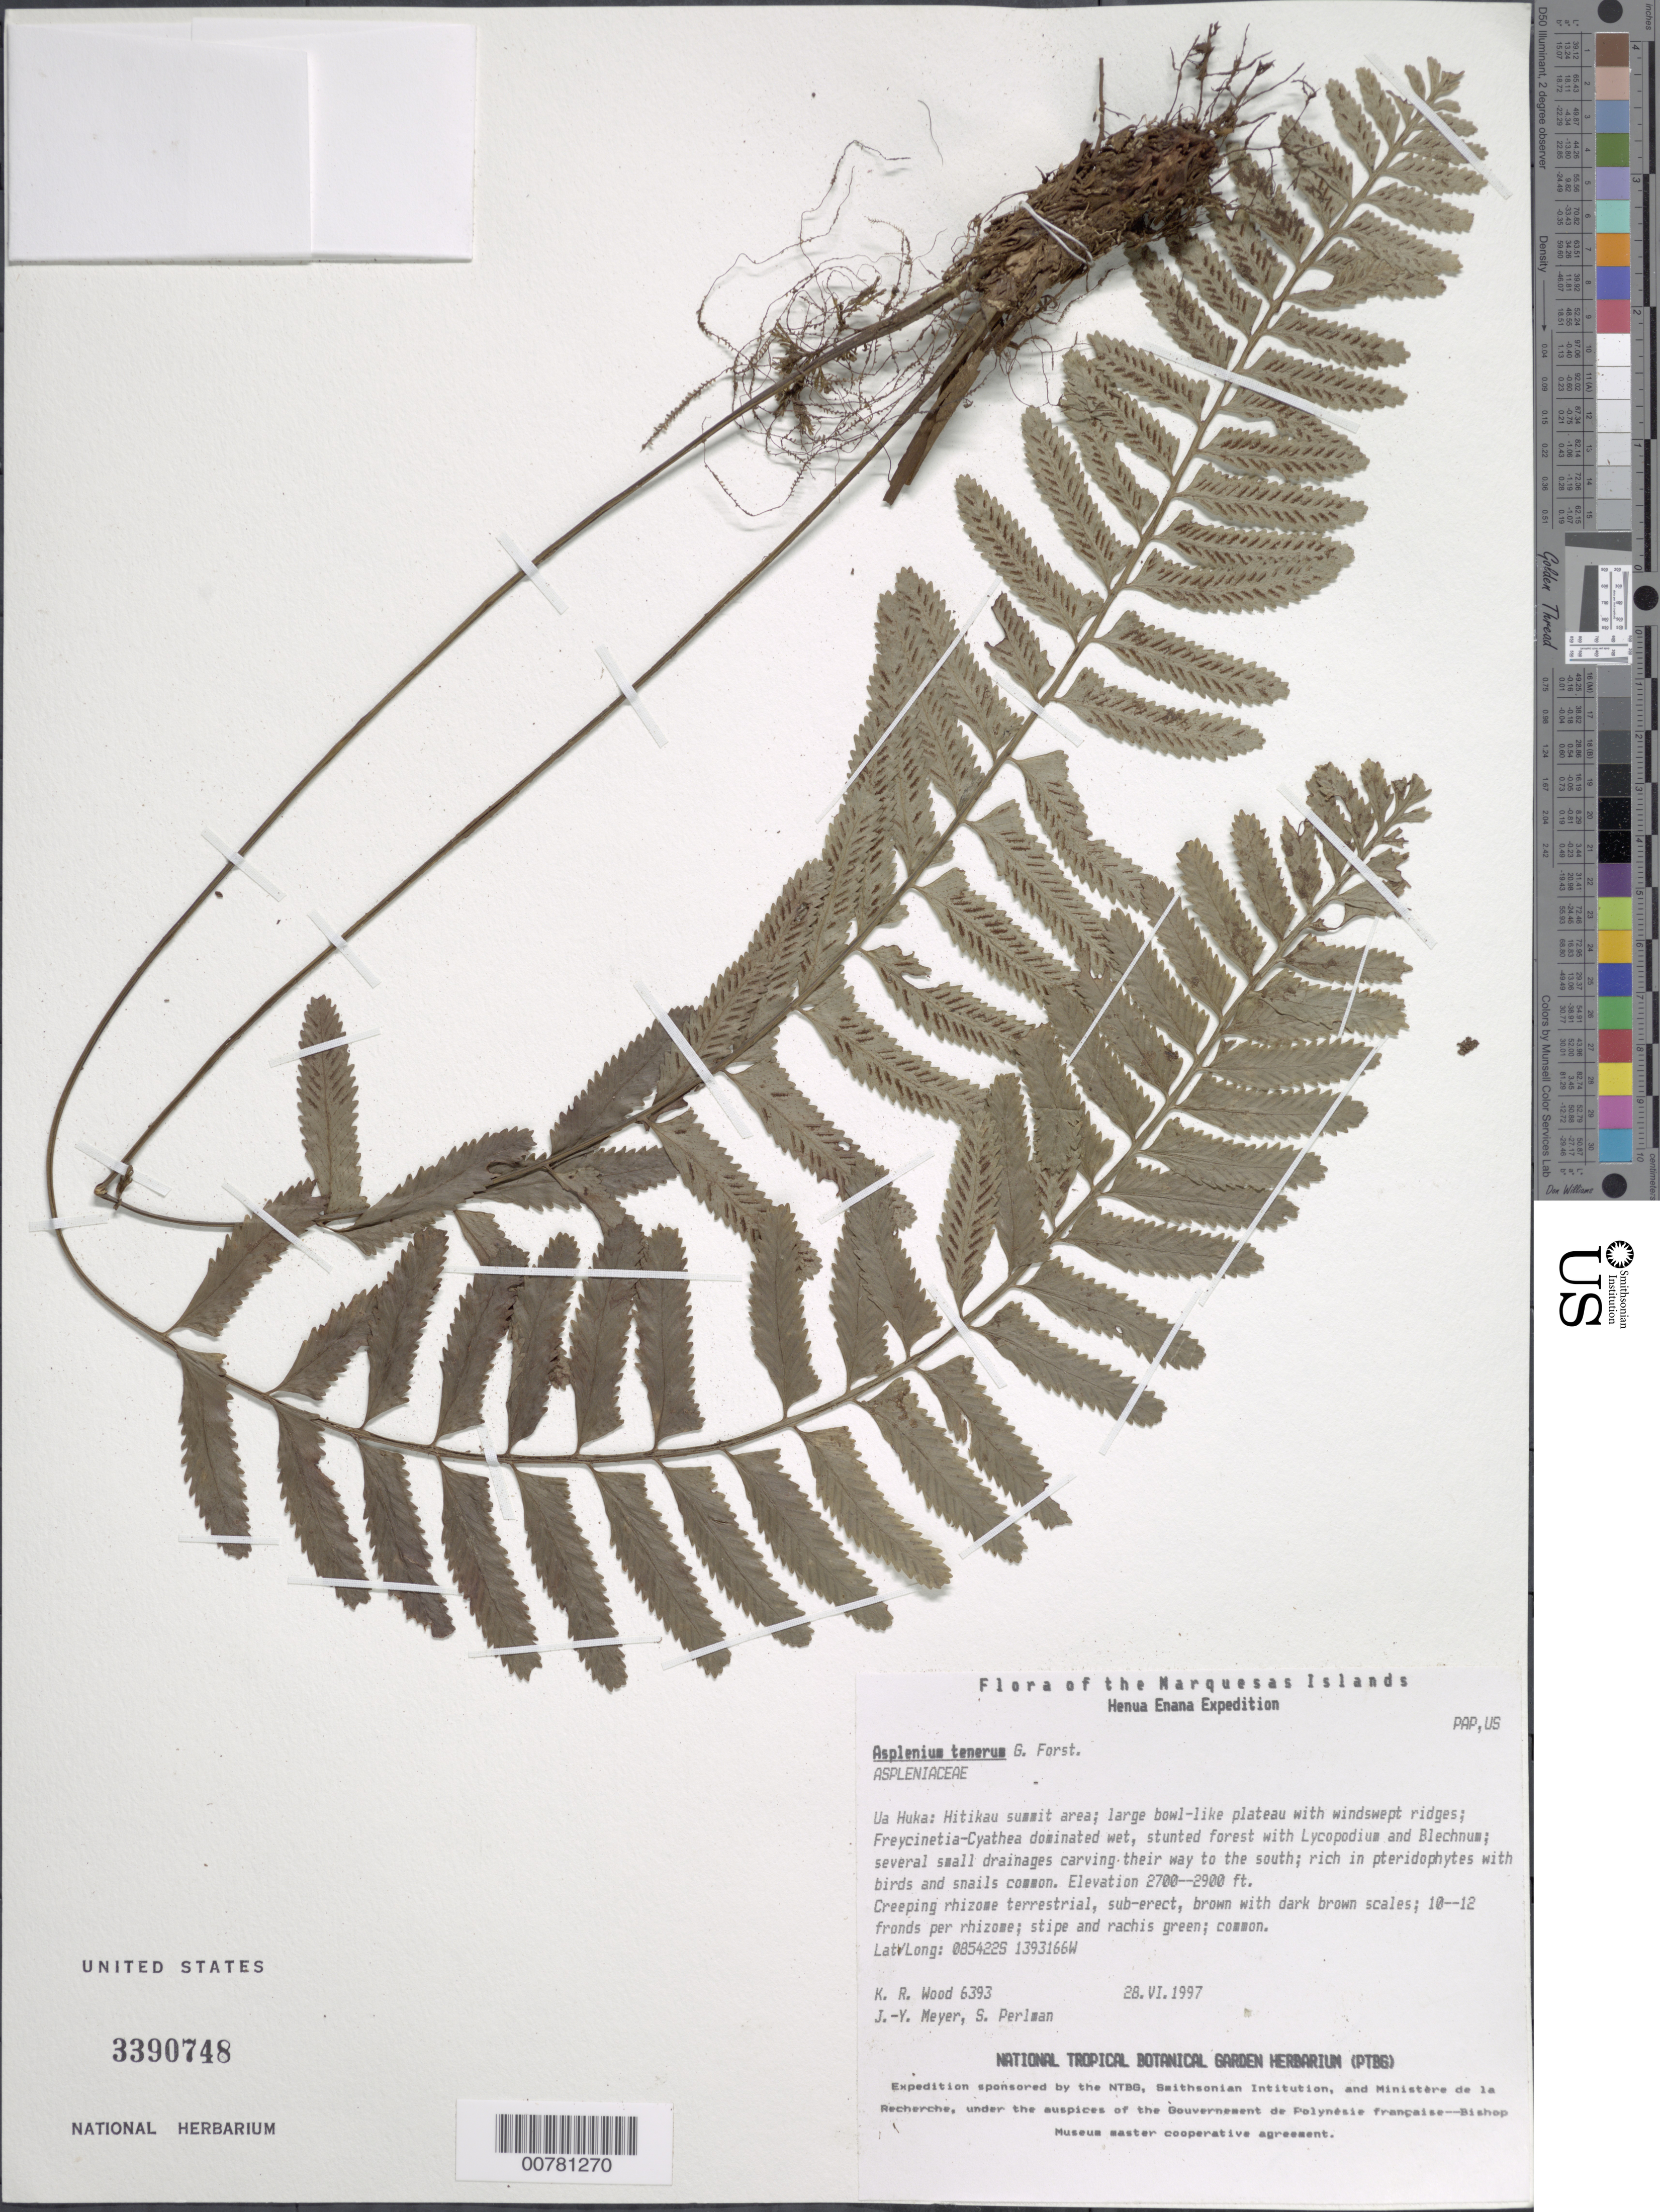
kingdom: Plantae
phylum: Tracheophyta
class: Polypodiopsida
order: Polypodiales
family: Aspleniaceae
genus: Asplenium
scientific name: Asplenium tenerum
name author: G. Forst.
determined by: Lorence, David H., (PTBG), National Tropical Botanical Garden (UNITED STATES)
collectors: K. R. Wood, J.-Y. Meyer & S. P. Perlman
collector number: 6393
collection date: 1997-06-28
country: French Polynesia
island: Ua Huka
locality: Hitikau summit area, large bowl-like plateau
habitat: Windswept ridges, Freycinetia - Cyathea dominated wet stunted forest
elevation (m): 823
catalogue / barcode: US 3390748